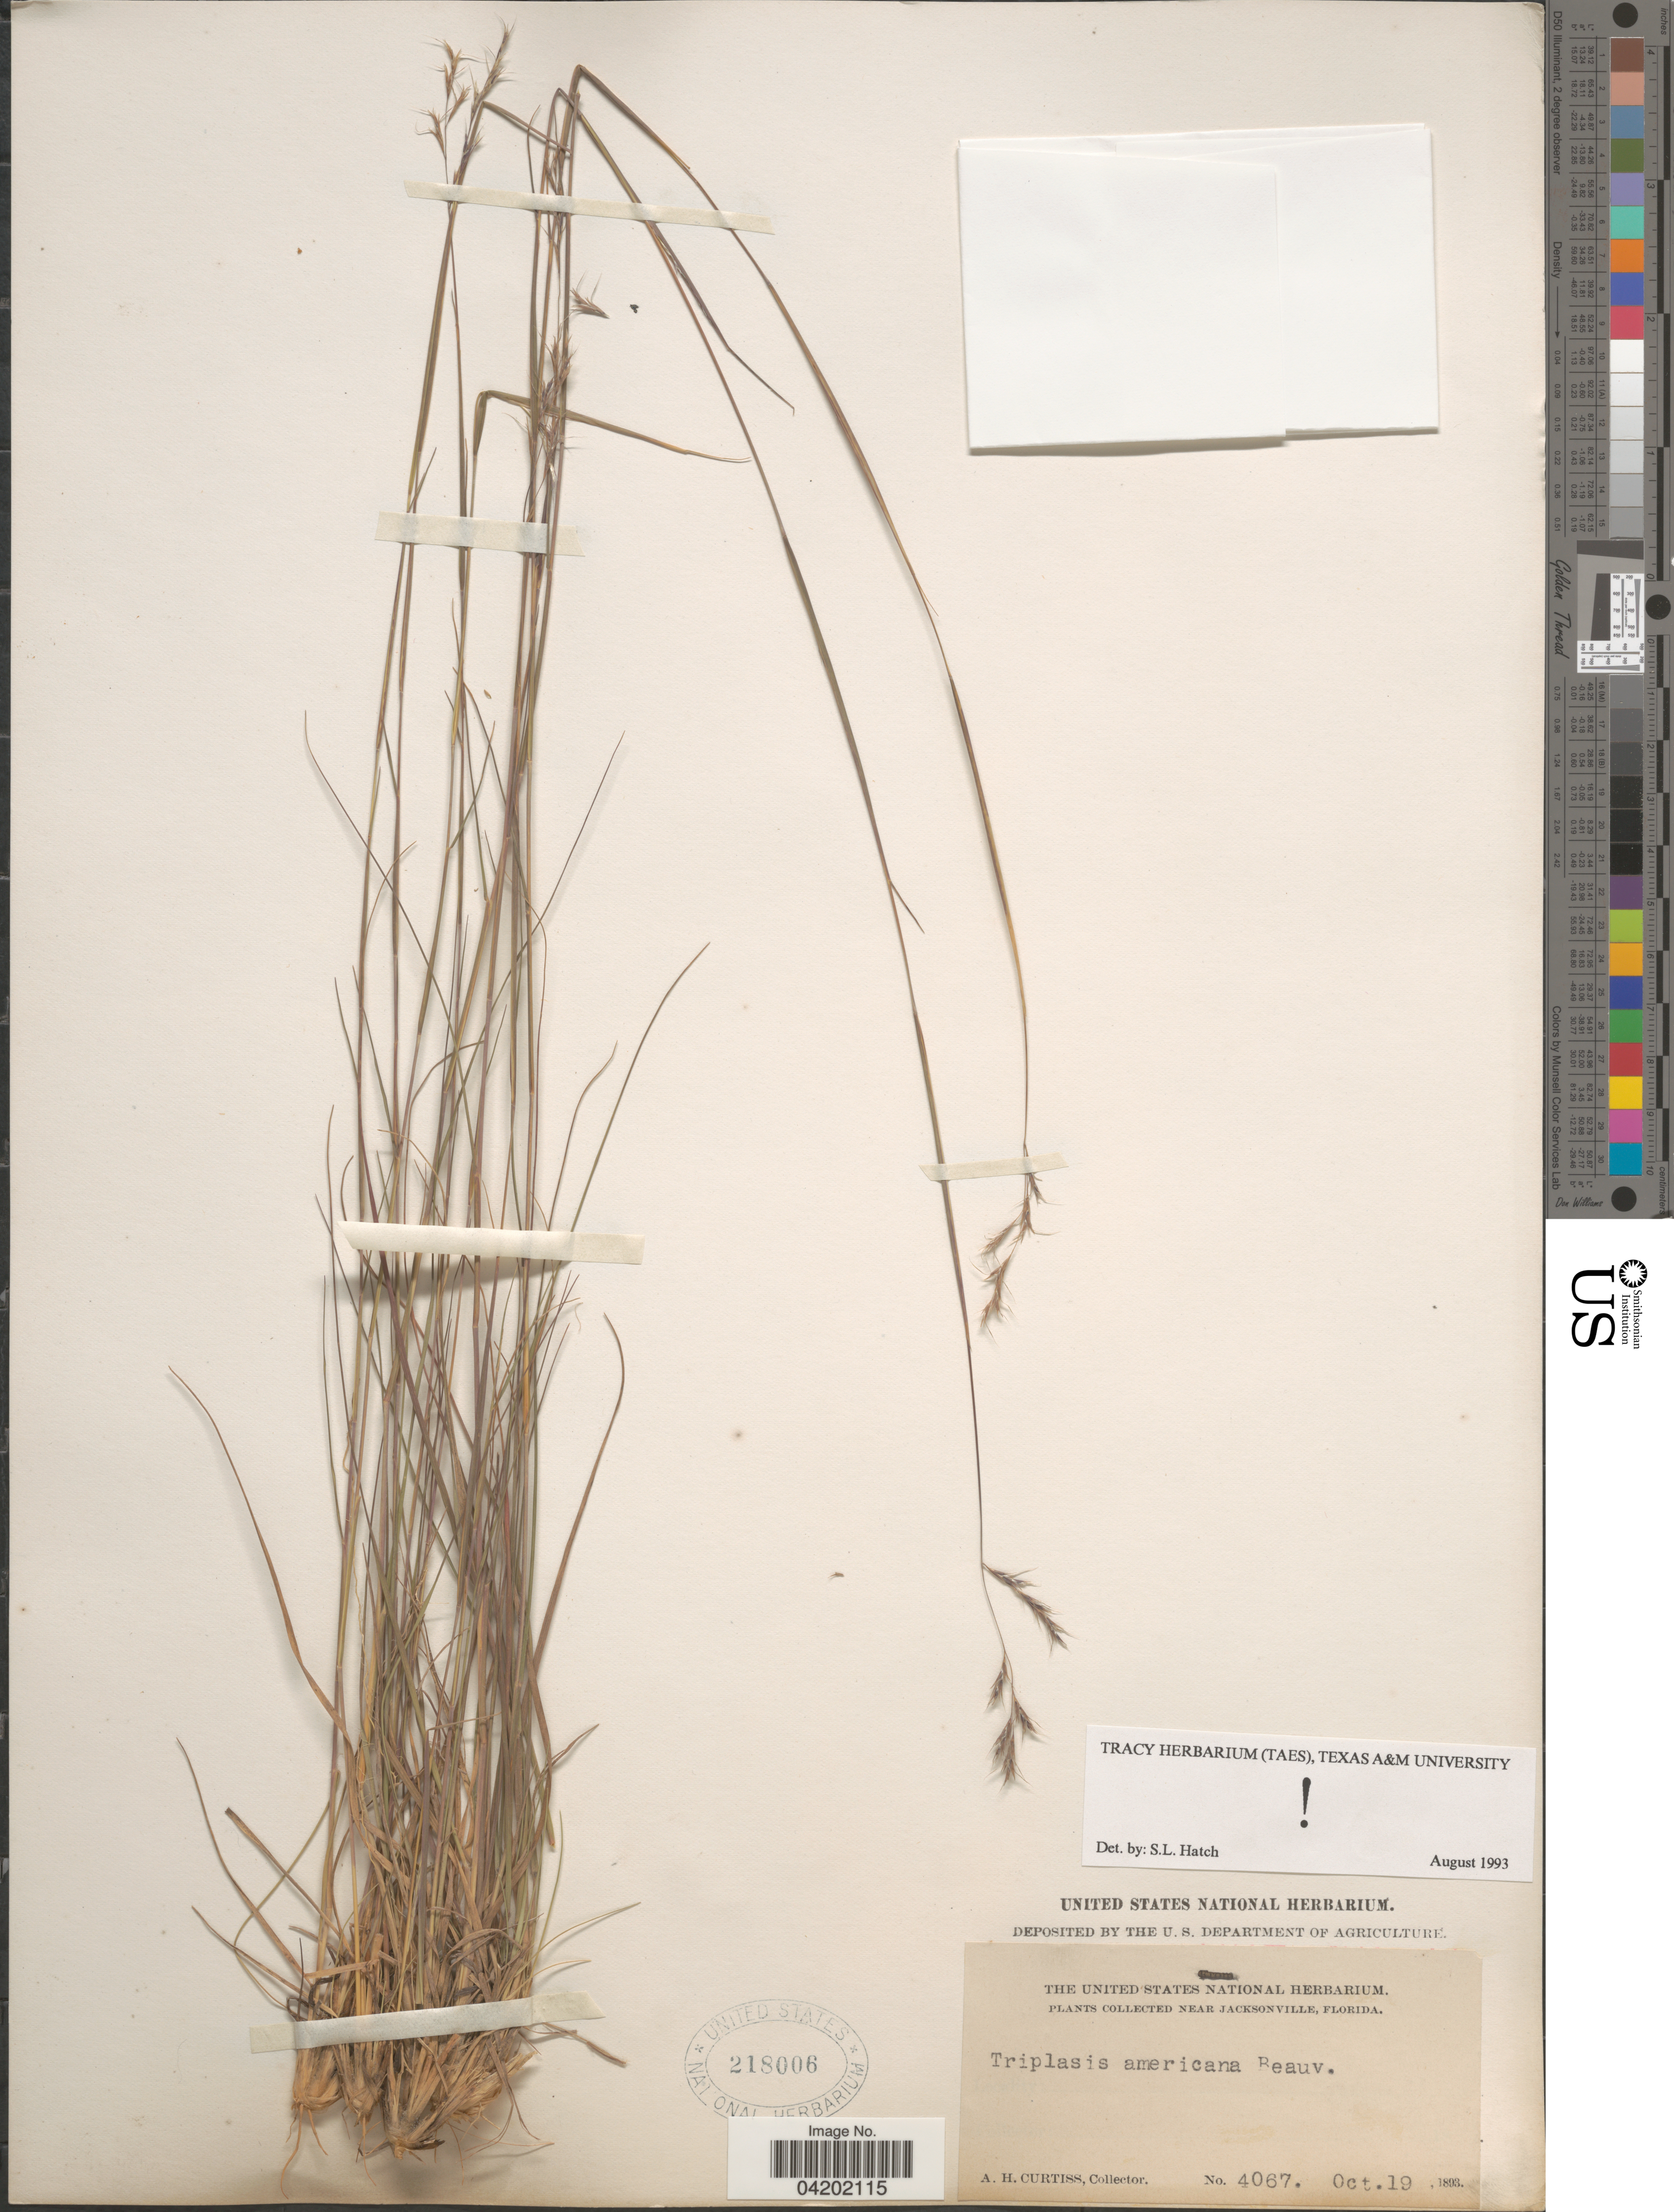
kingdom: Plantae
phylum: Tracheophyta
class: Liliopsida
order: Poales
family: Poaceae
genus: Triplasis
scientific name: Triplasis americana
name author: P. Beauv.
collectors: A. H. Curtiss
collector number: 4067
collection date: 1893-10-19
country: United States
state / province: Florida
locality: Near Jacksonville.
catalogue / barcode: US 218006